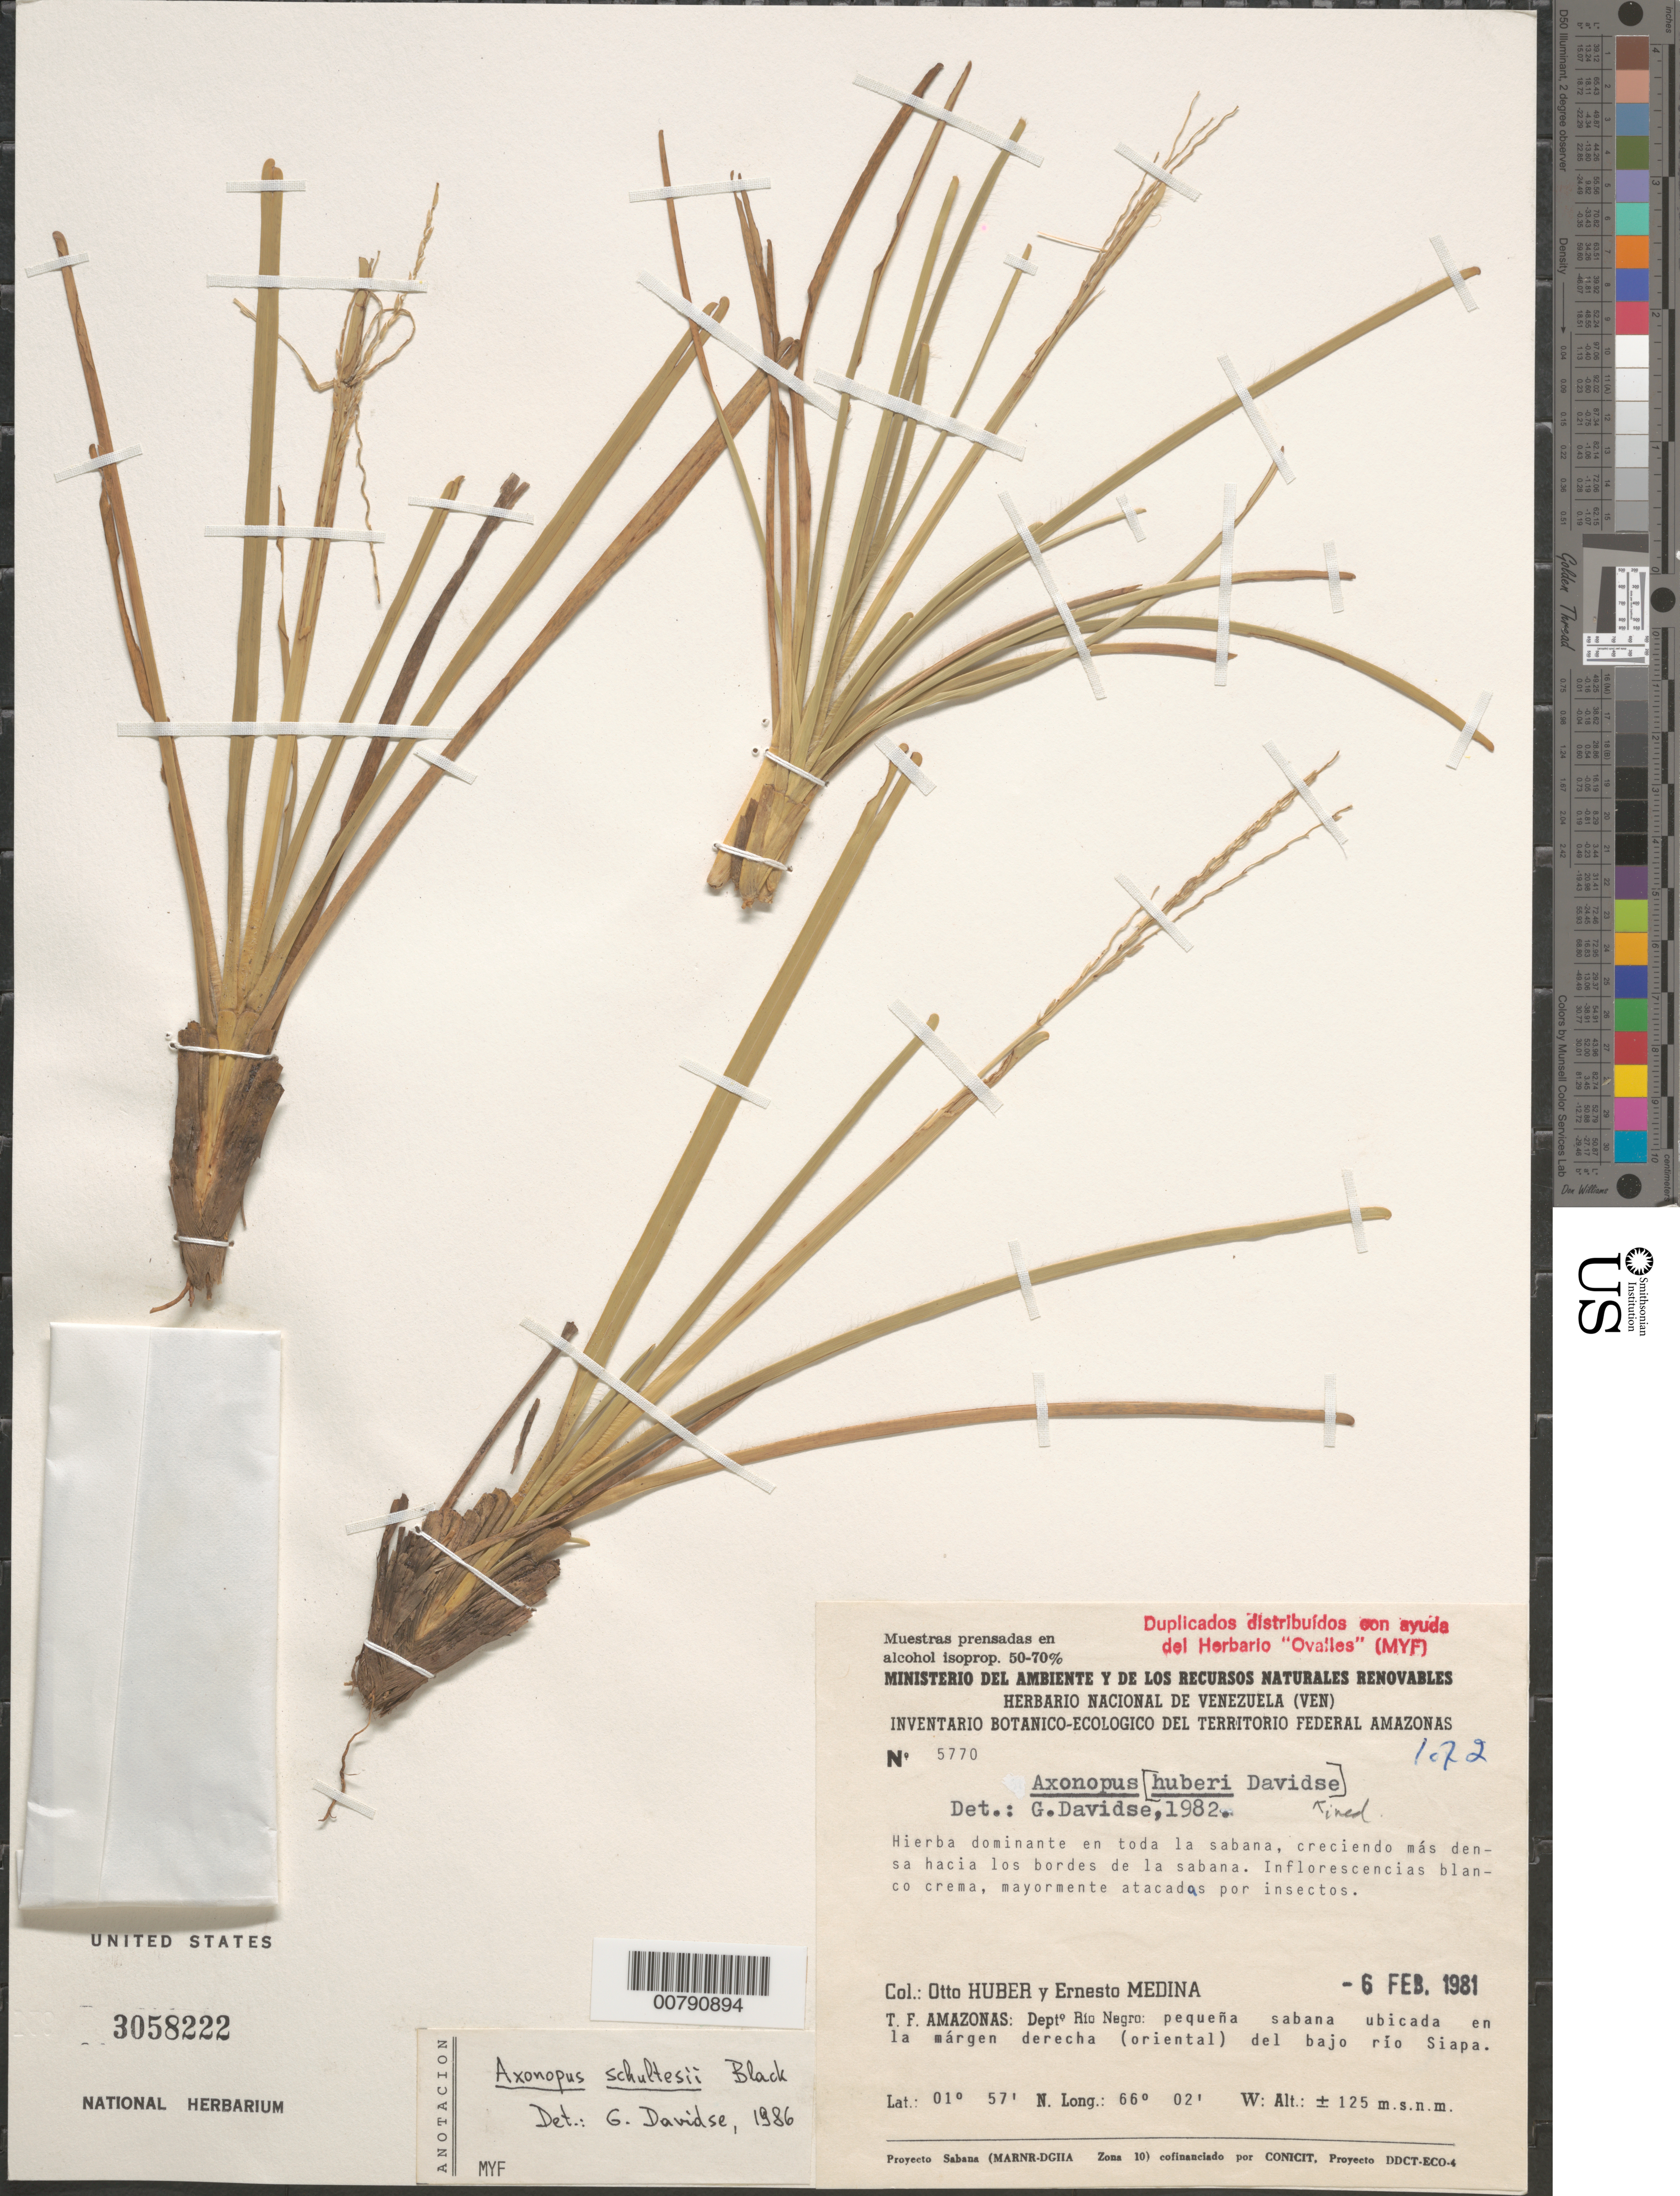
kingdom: Plantae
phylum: Tracheophyta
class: Liliopsida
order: Poales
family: Poaceae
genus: Axonopus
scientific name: Axonopus schultesii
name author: G.A. Black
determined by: Davidse, Gerrit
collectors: G. Davidse, O. Huber & E. Medina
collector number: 5770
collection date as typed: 6-Feb-81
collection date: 1981-02-06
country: Venezuela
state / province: Amazonas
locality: Río Negro, Río Siapa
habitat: En toda la sabana z los bordes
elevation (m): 125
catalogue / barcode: US 3058222